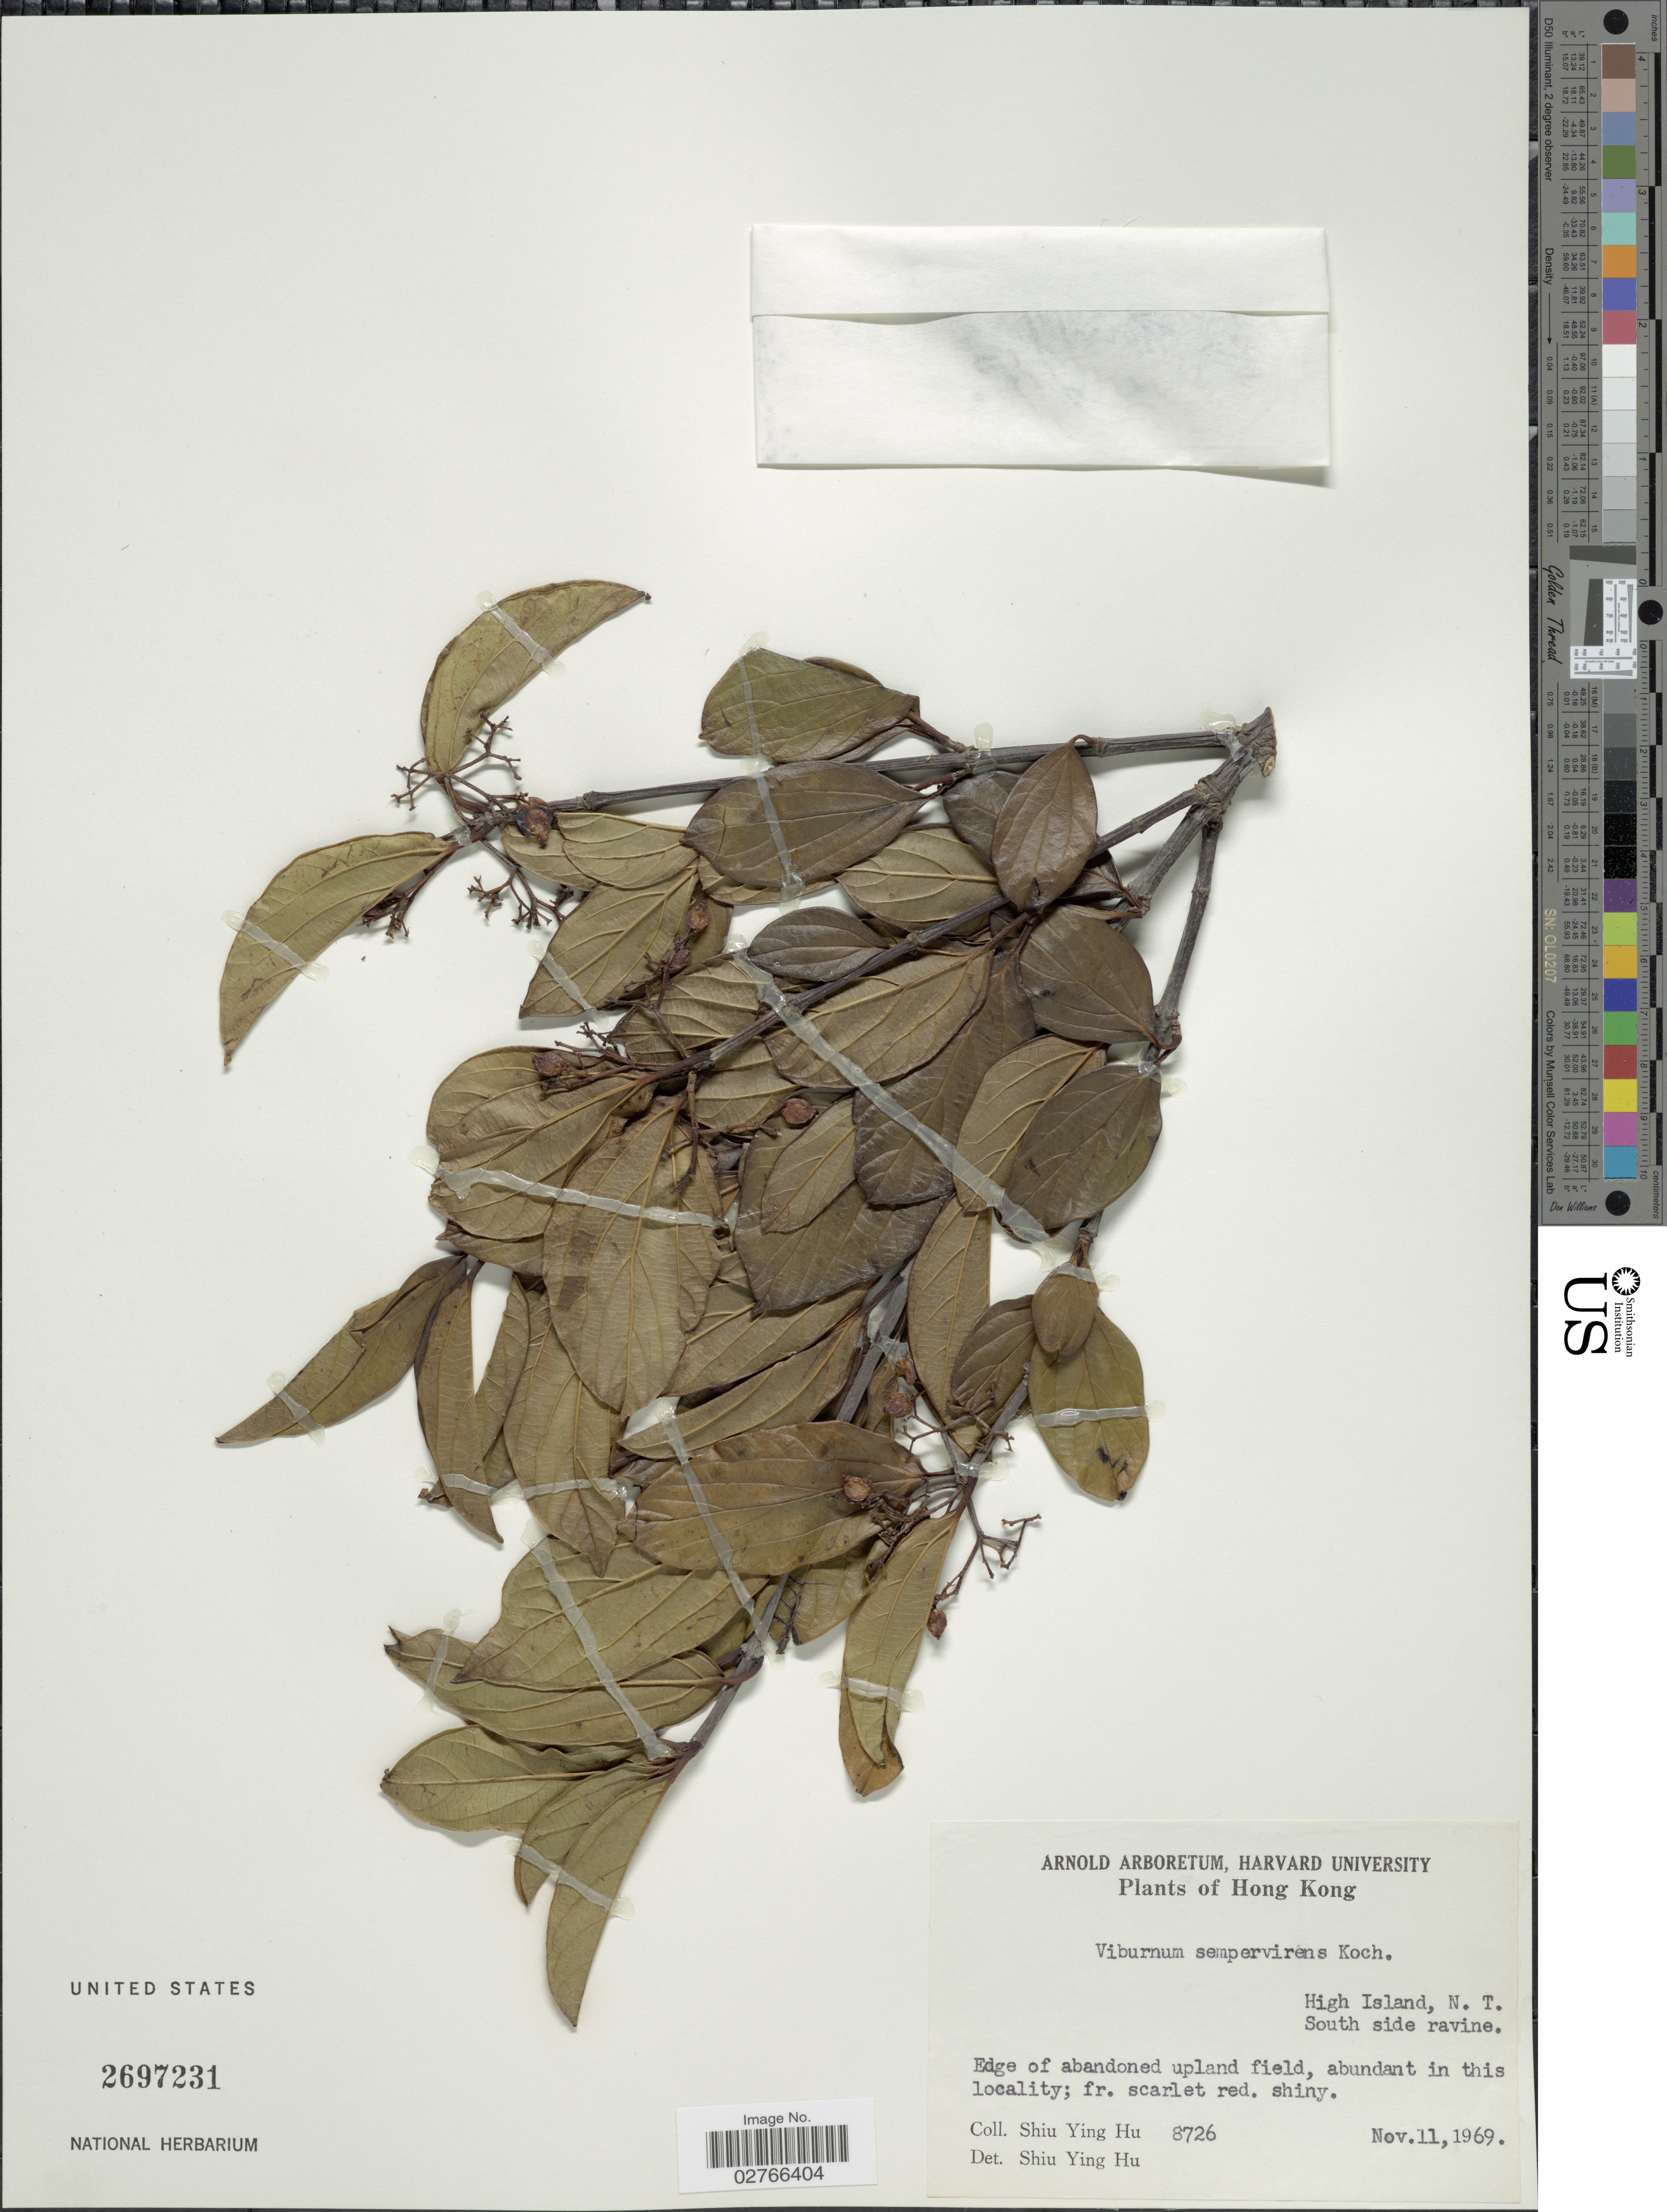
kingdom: Plantae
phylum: Tracheophyta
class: Magnoliopsida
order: Dipsacales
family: Viburnaceae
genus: Viburnum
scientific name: Viburnum sempervirens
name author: K. Koch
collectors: S. Y. Hu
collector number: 8726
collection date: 1969-11-11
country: China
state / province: Hong Kong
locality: High Island, N.T., South side ravine.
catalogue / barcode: US 2697231